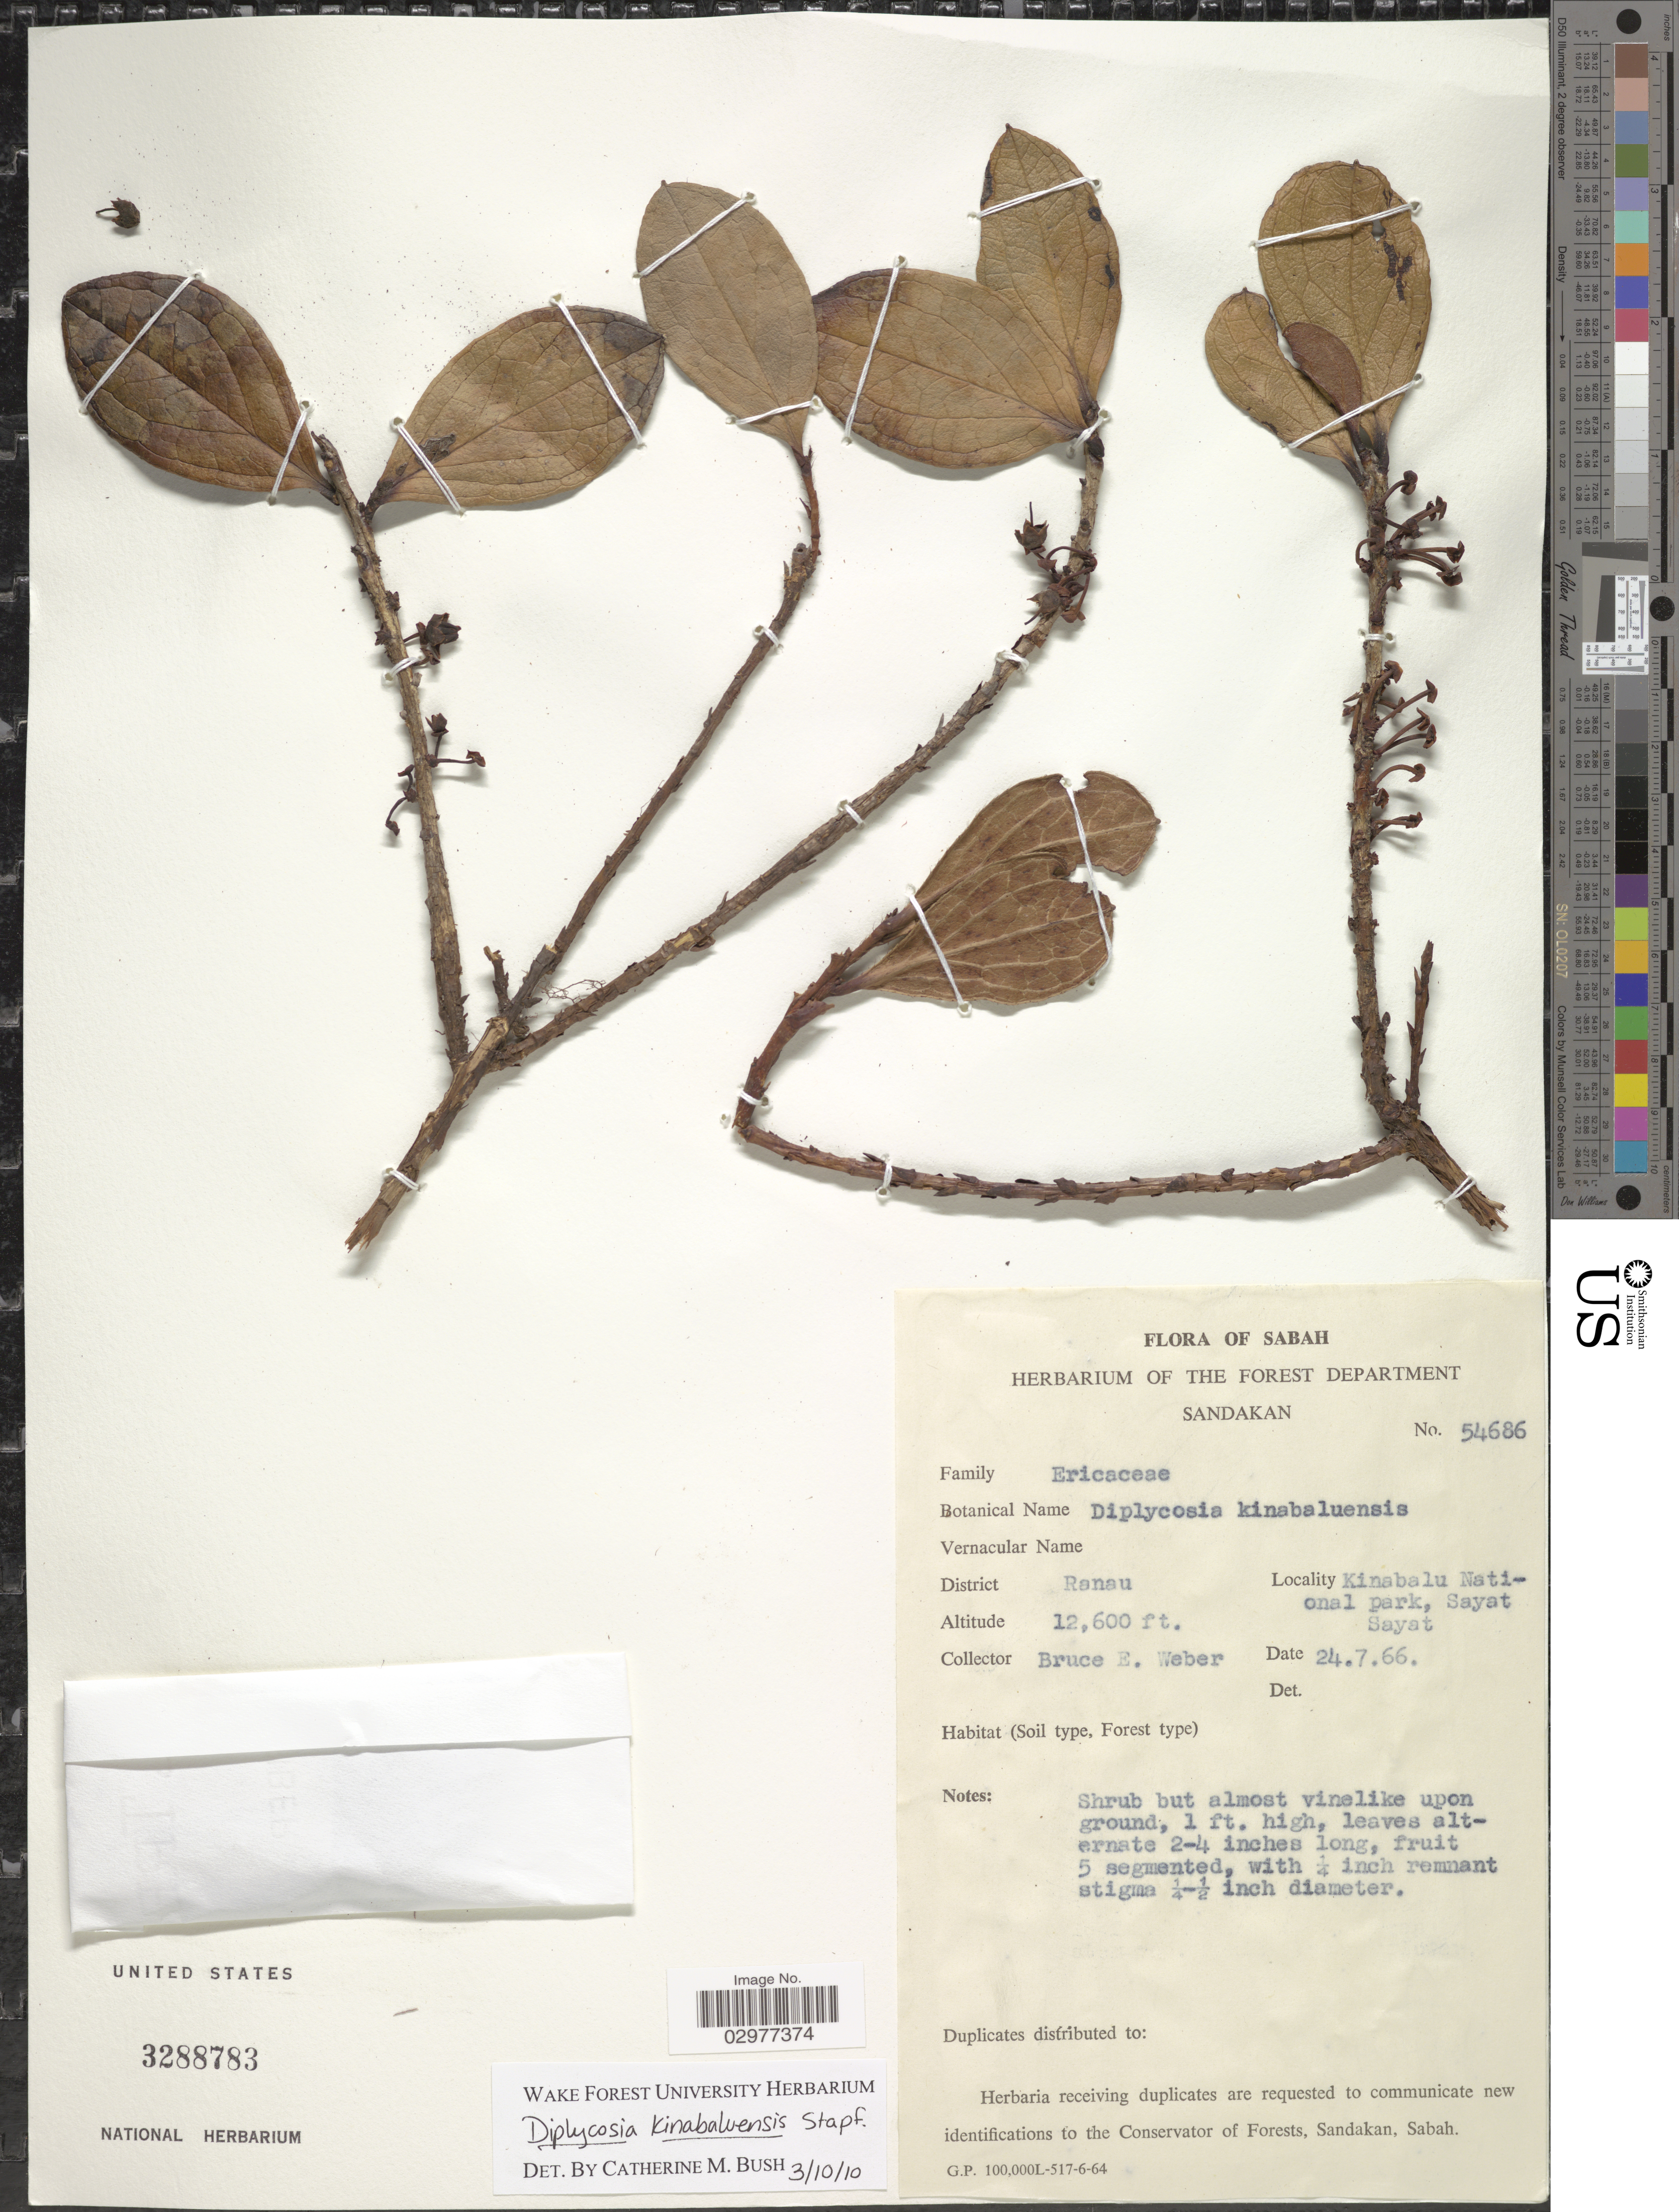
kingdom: Plantae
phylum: Tracheophyta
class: Magnoliopsida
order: Ericales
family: Ericaceae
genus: Diplycosia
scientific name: Diplycosia kinabaluensis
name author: Stapf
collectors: B. E. Weber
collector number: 54686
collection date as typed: Transcribed d/m/y: 24/7/66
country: Malaysia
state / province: Sabah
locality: District Ranau. Kinabalu National park, Sayat Sayat.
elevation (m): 3840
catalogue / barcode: US 3288783